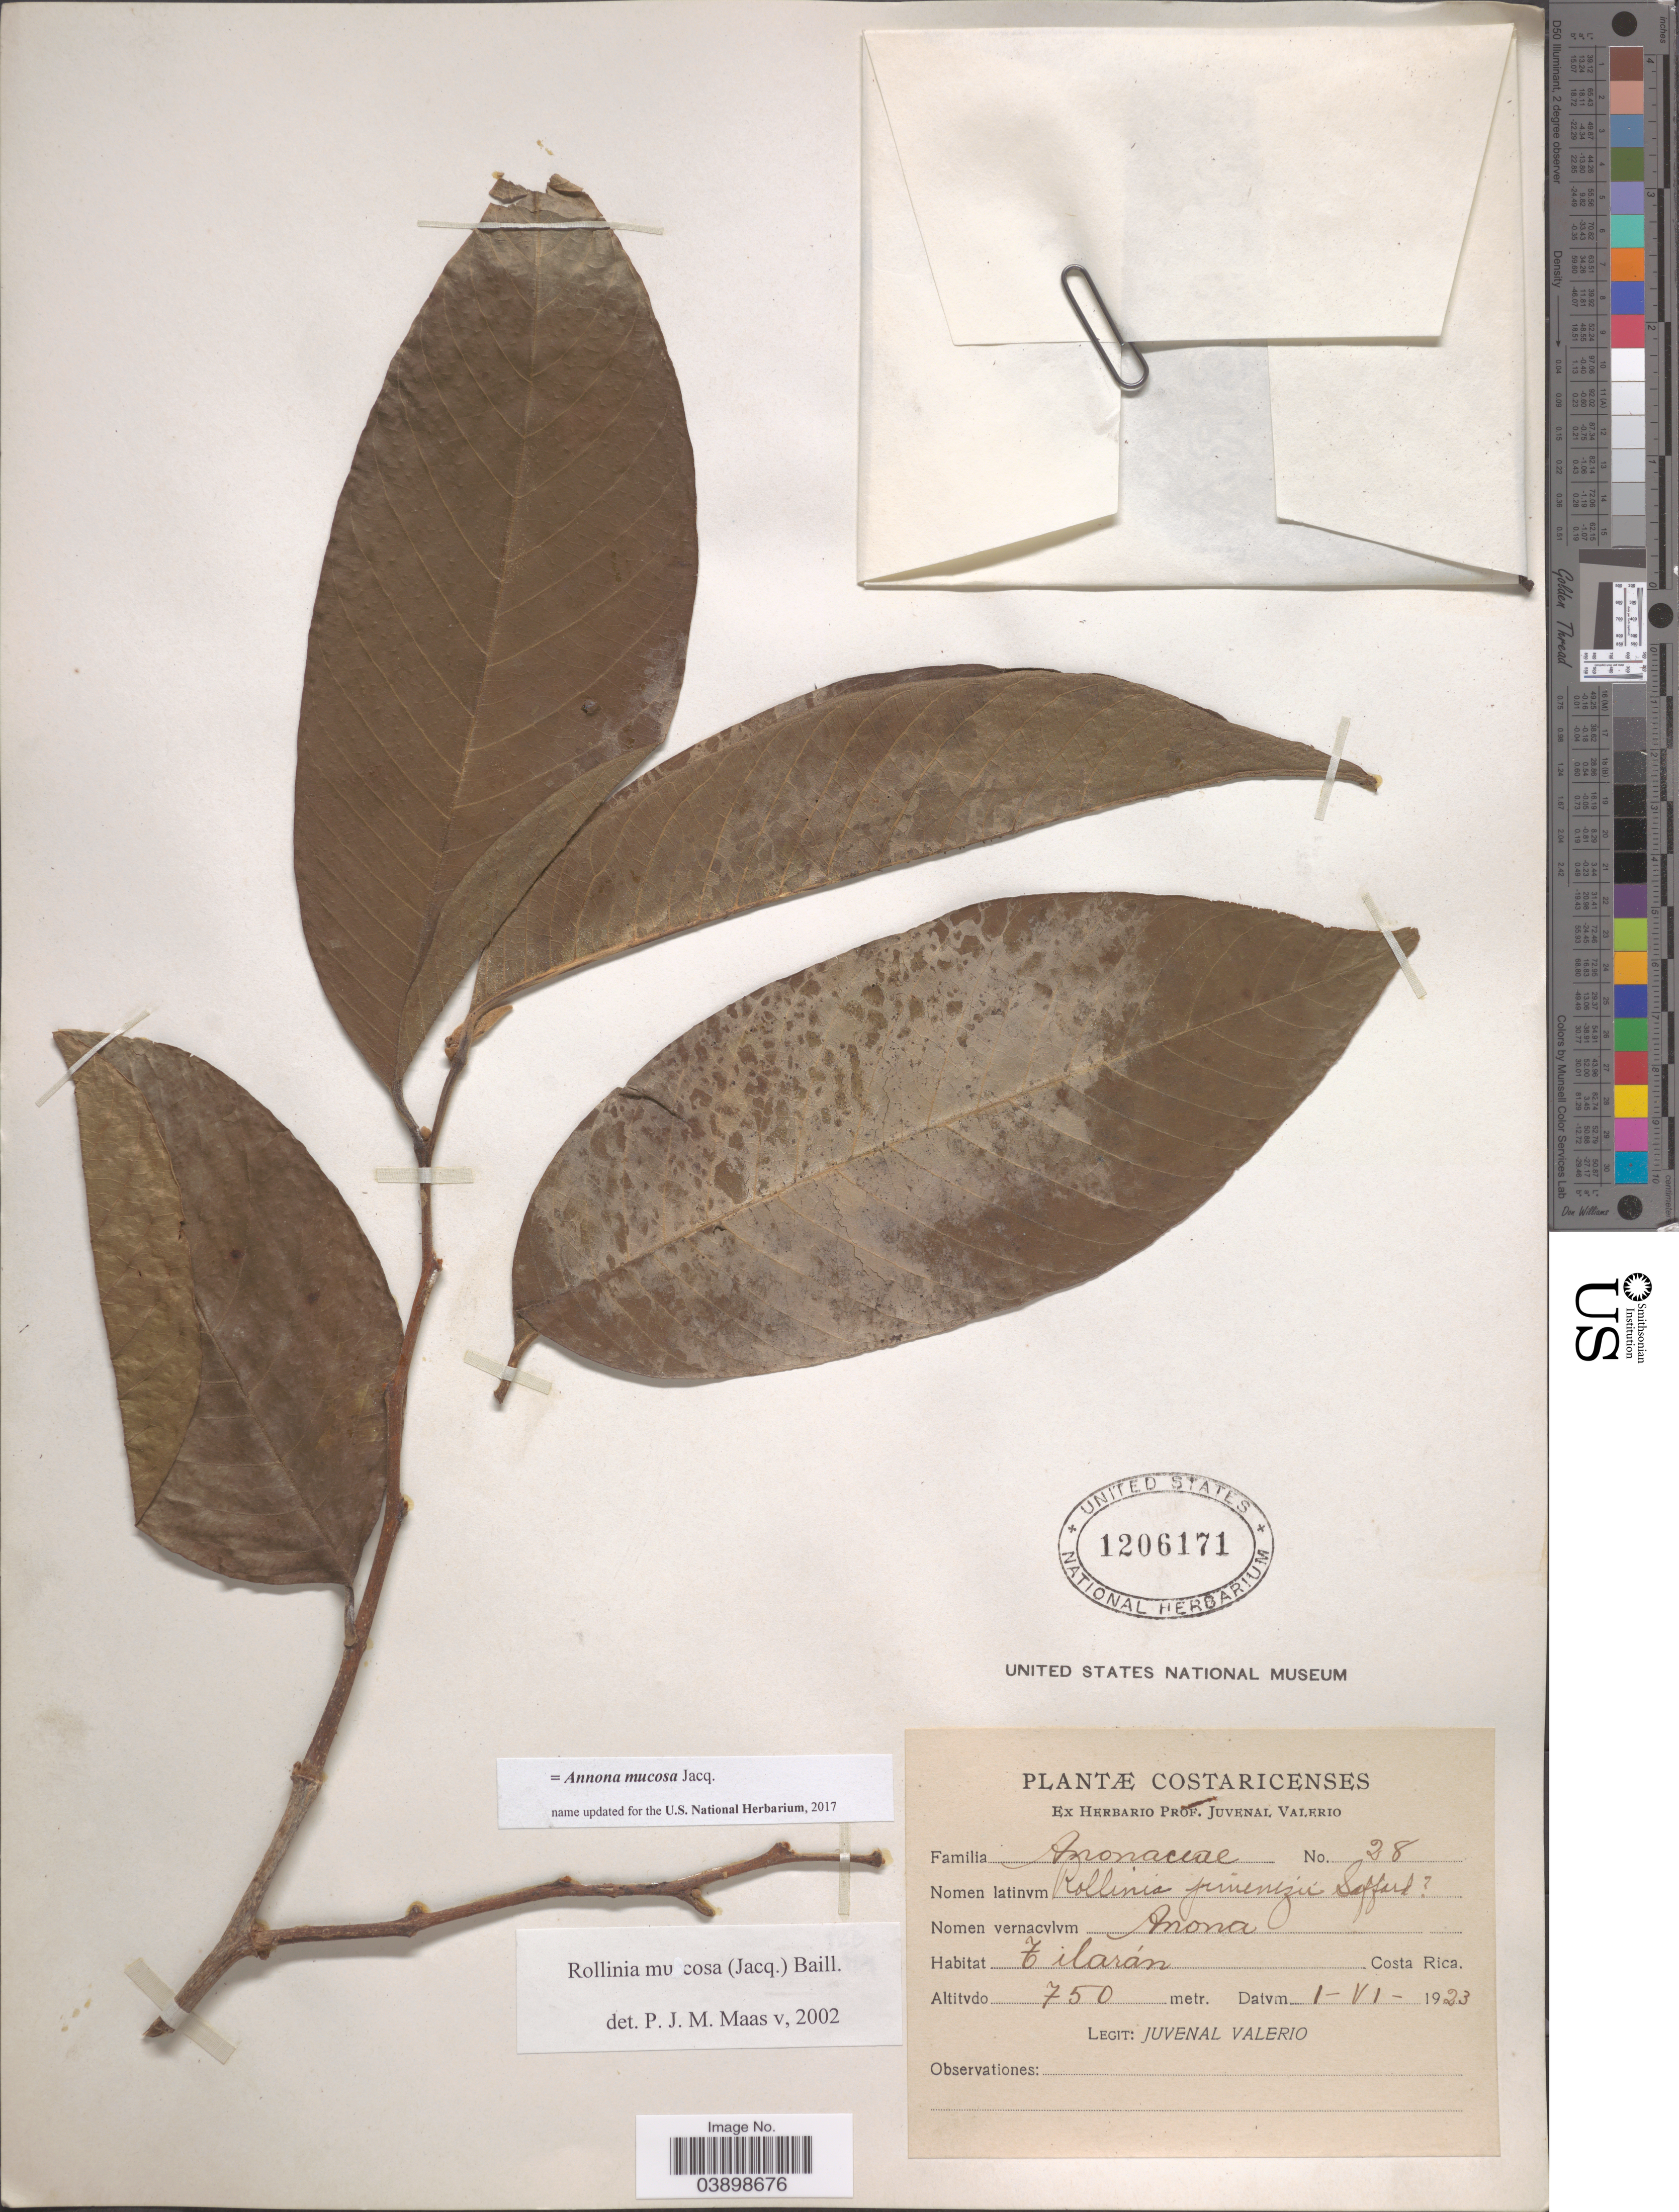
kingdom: Plantae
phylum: Tracheophyta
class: Magnoliopsida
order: Magnoliales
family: Annonaceae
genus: Annona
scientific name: Annona mucosa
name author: Jacq.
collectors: J. Valerio R.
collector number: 28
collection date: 1923-06-01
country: Costa Rica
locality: Tilarán.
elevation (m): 750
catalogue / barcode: US 1206171